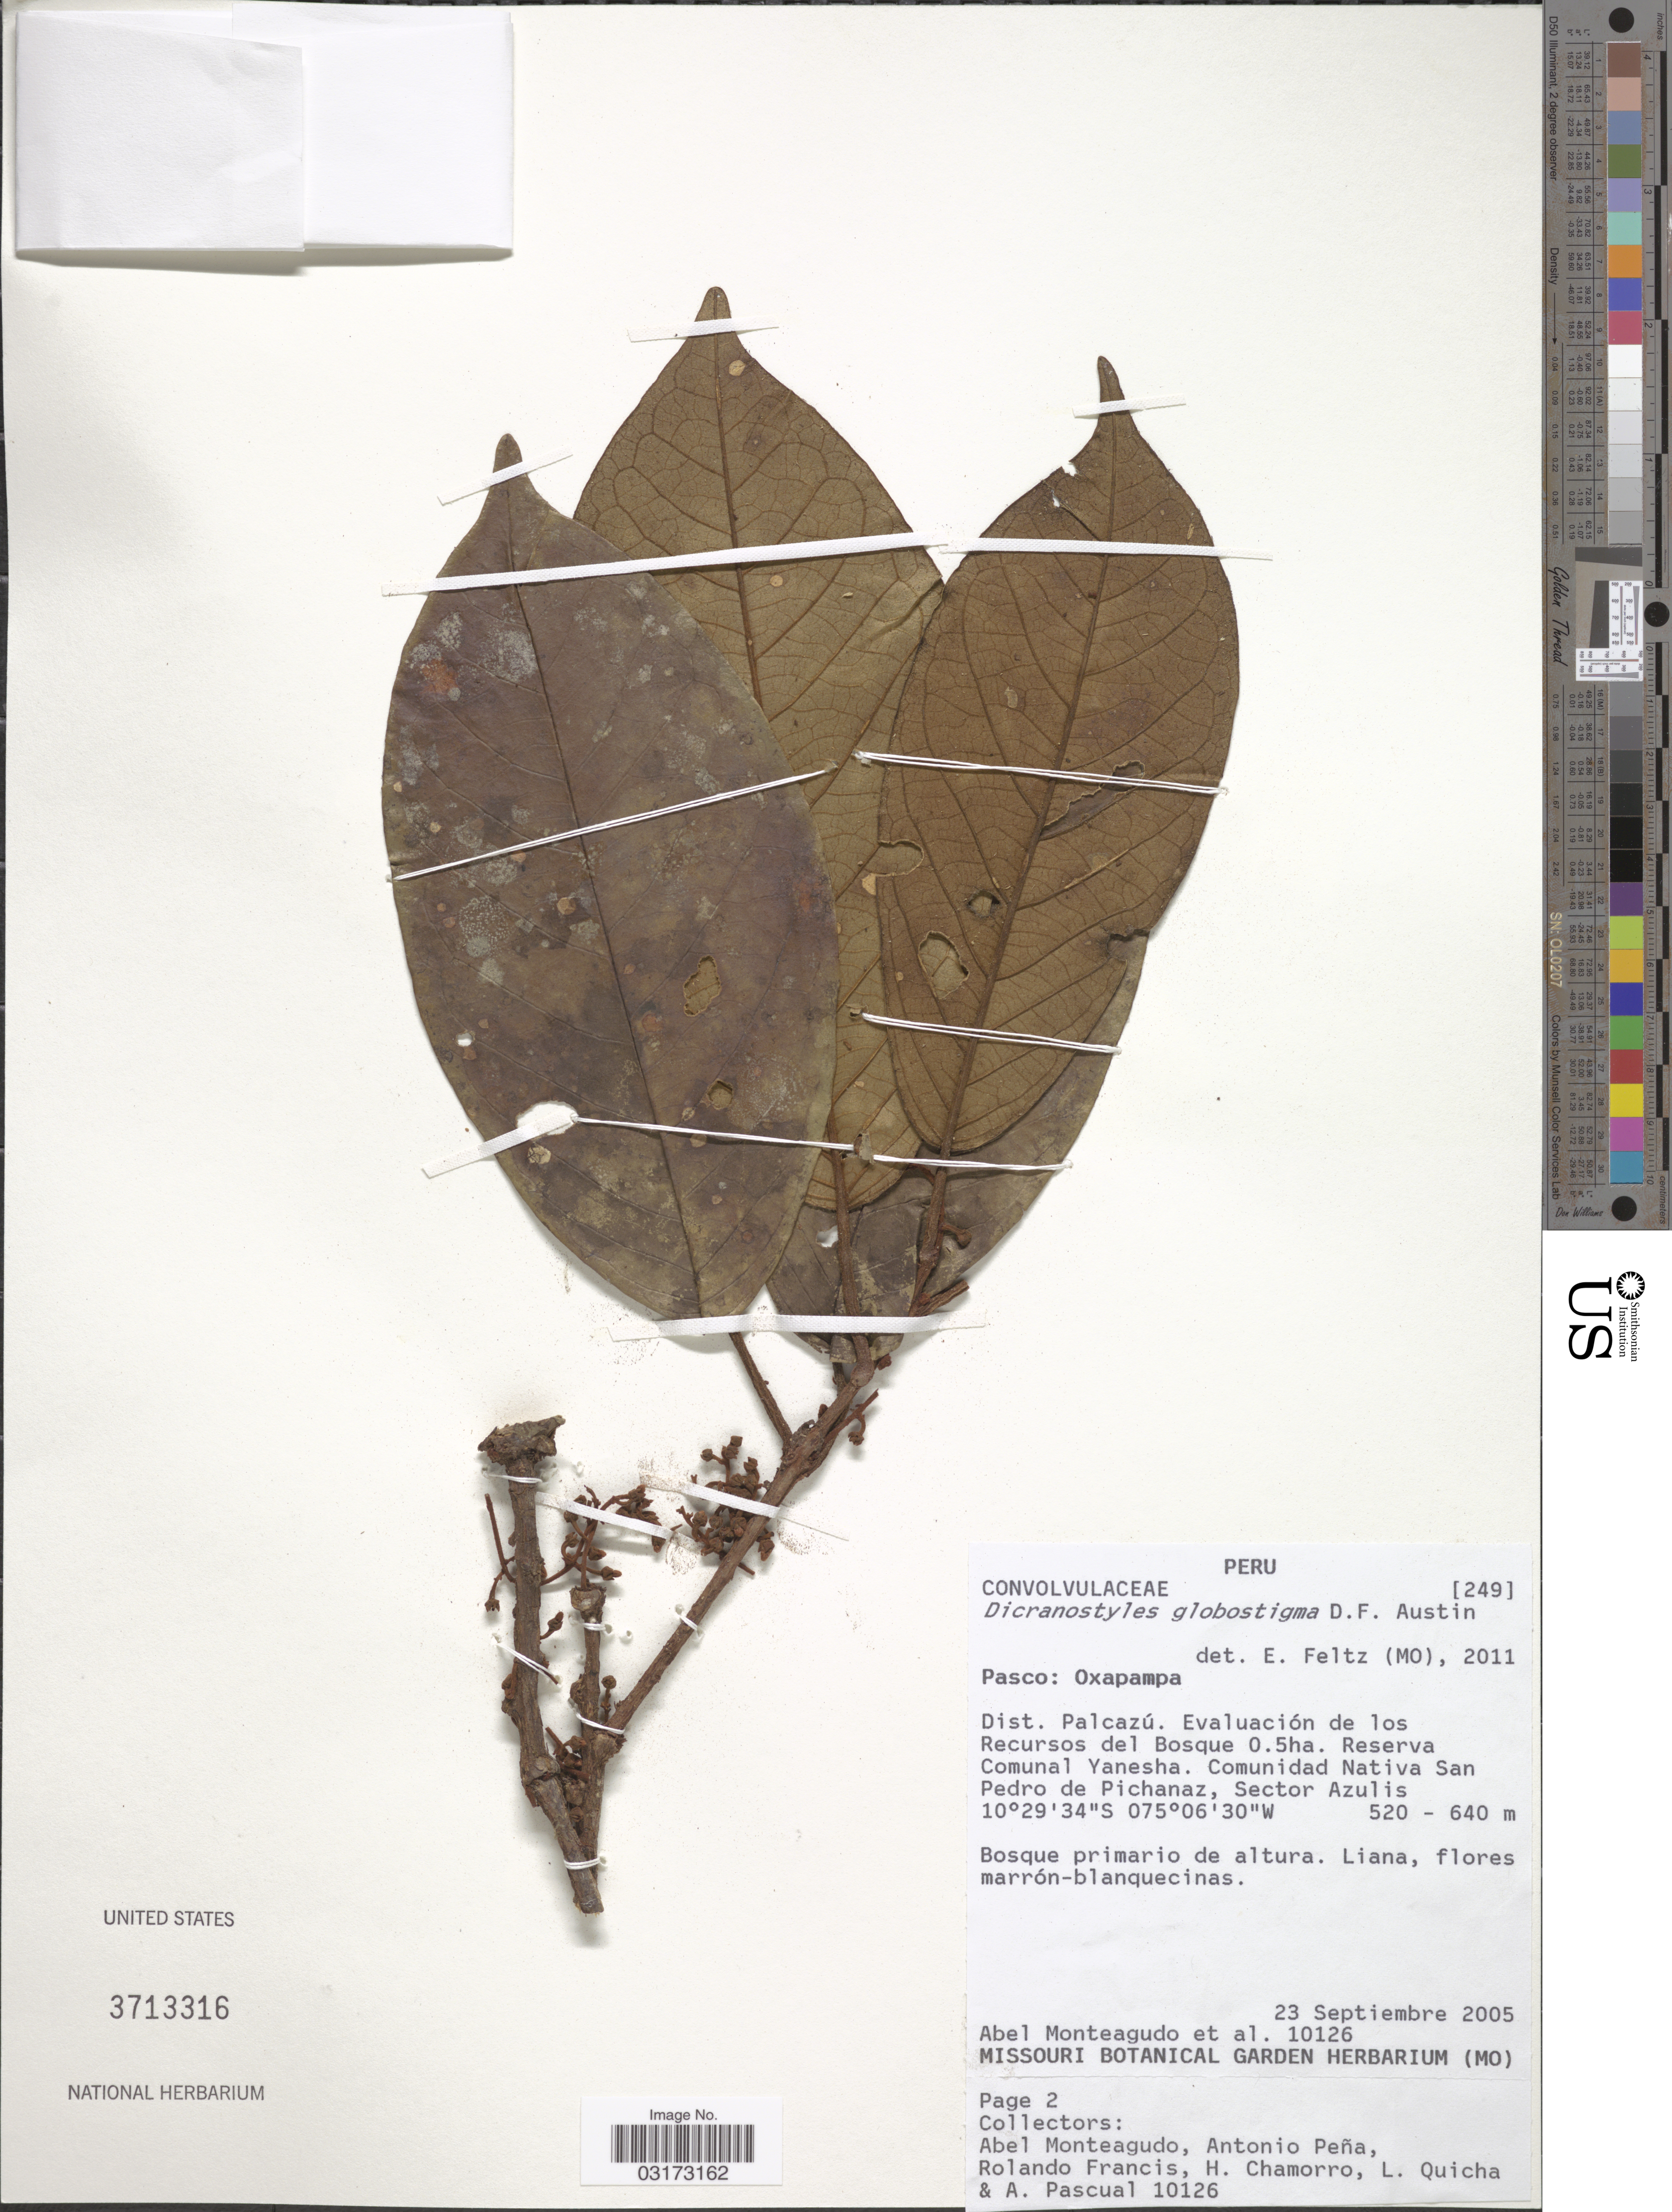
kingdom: Plantae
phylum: Tracheophyta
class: Magnoliopsida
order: Solanales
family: Convolvulaceae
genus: Dicranostyles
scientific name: Dicranostyles globostigma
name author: D.F. Austin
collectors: A. Monteagudo, A. Pena, R. Francis, H. Chamorro & et al.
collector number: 10126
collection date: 2005-09-23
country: Peru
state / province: Pasco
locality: Oxapampa. Dist. Palcazú. Evaluación de los Recursos del Bosque 0.5ha. Reserva Comunal Yanesha. Comunidad Nativa San Pedro de Pichanaz, Sector Azulis.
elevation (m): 520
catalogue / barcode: US 3713316